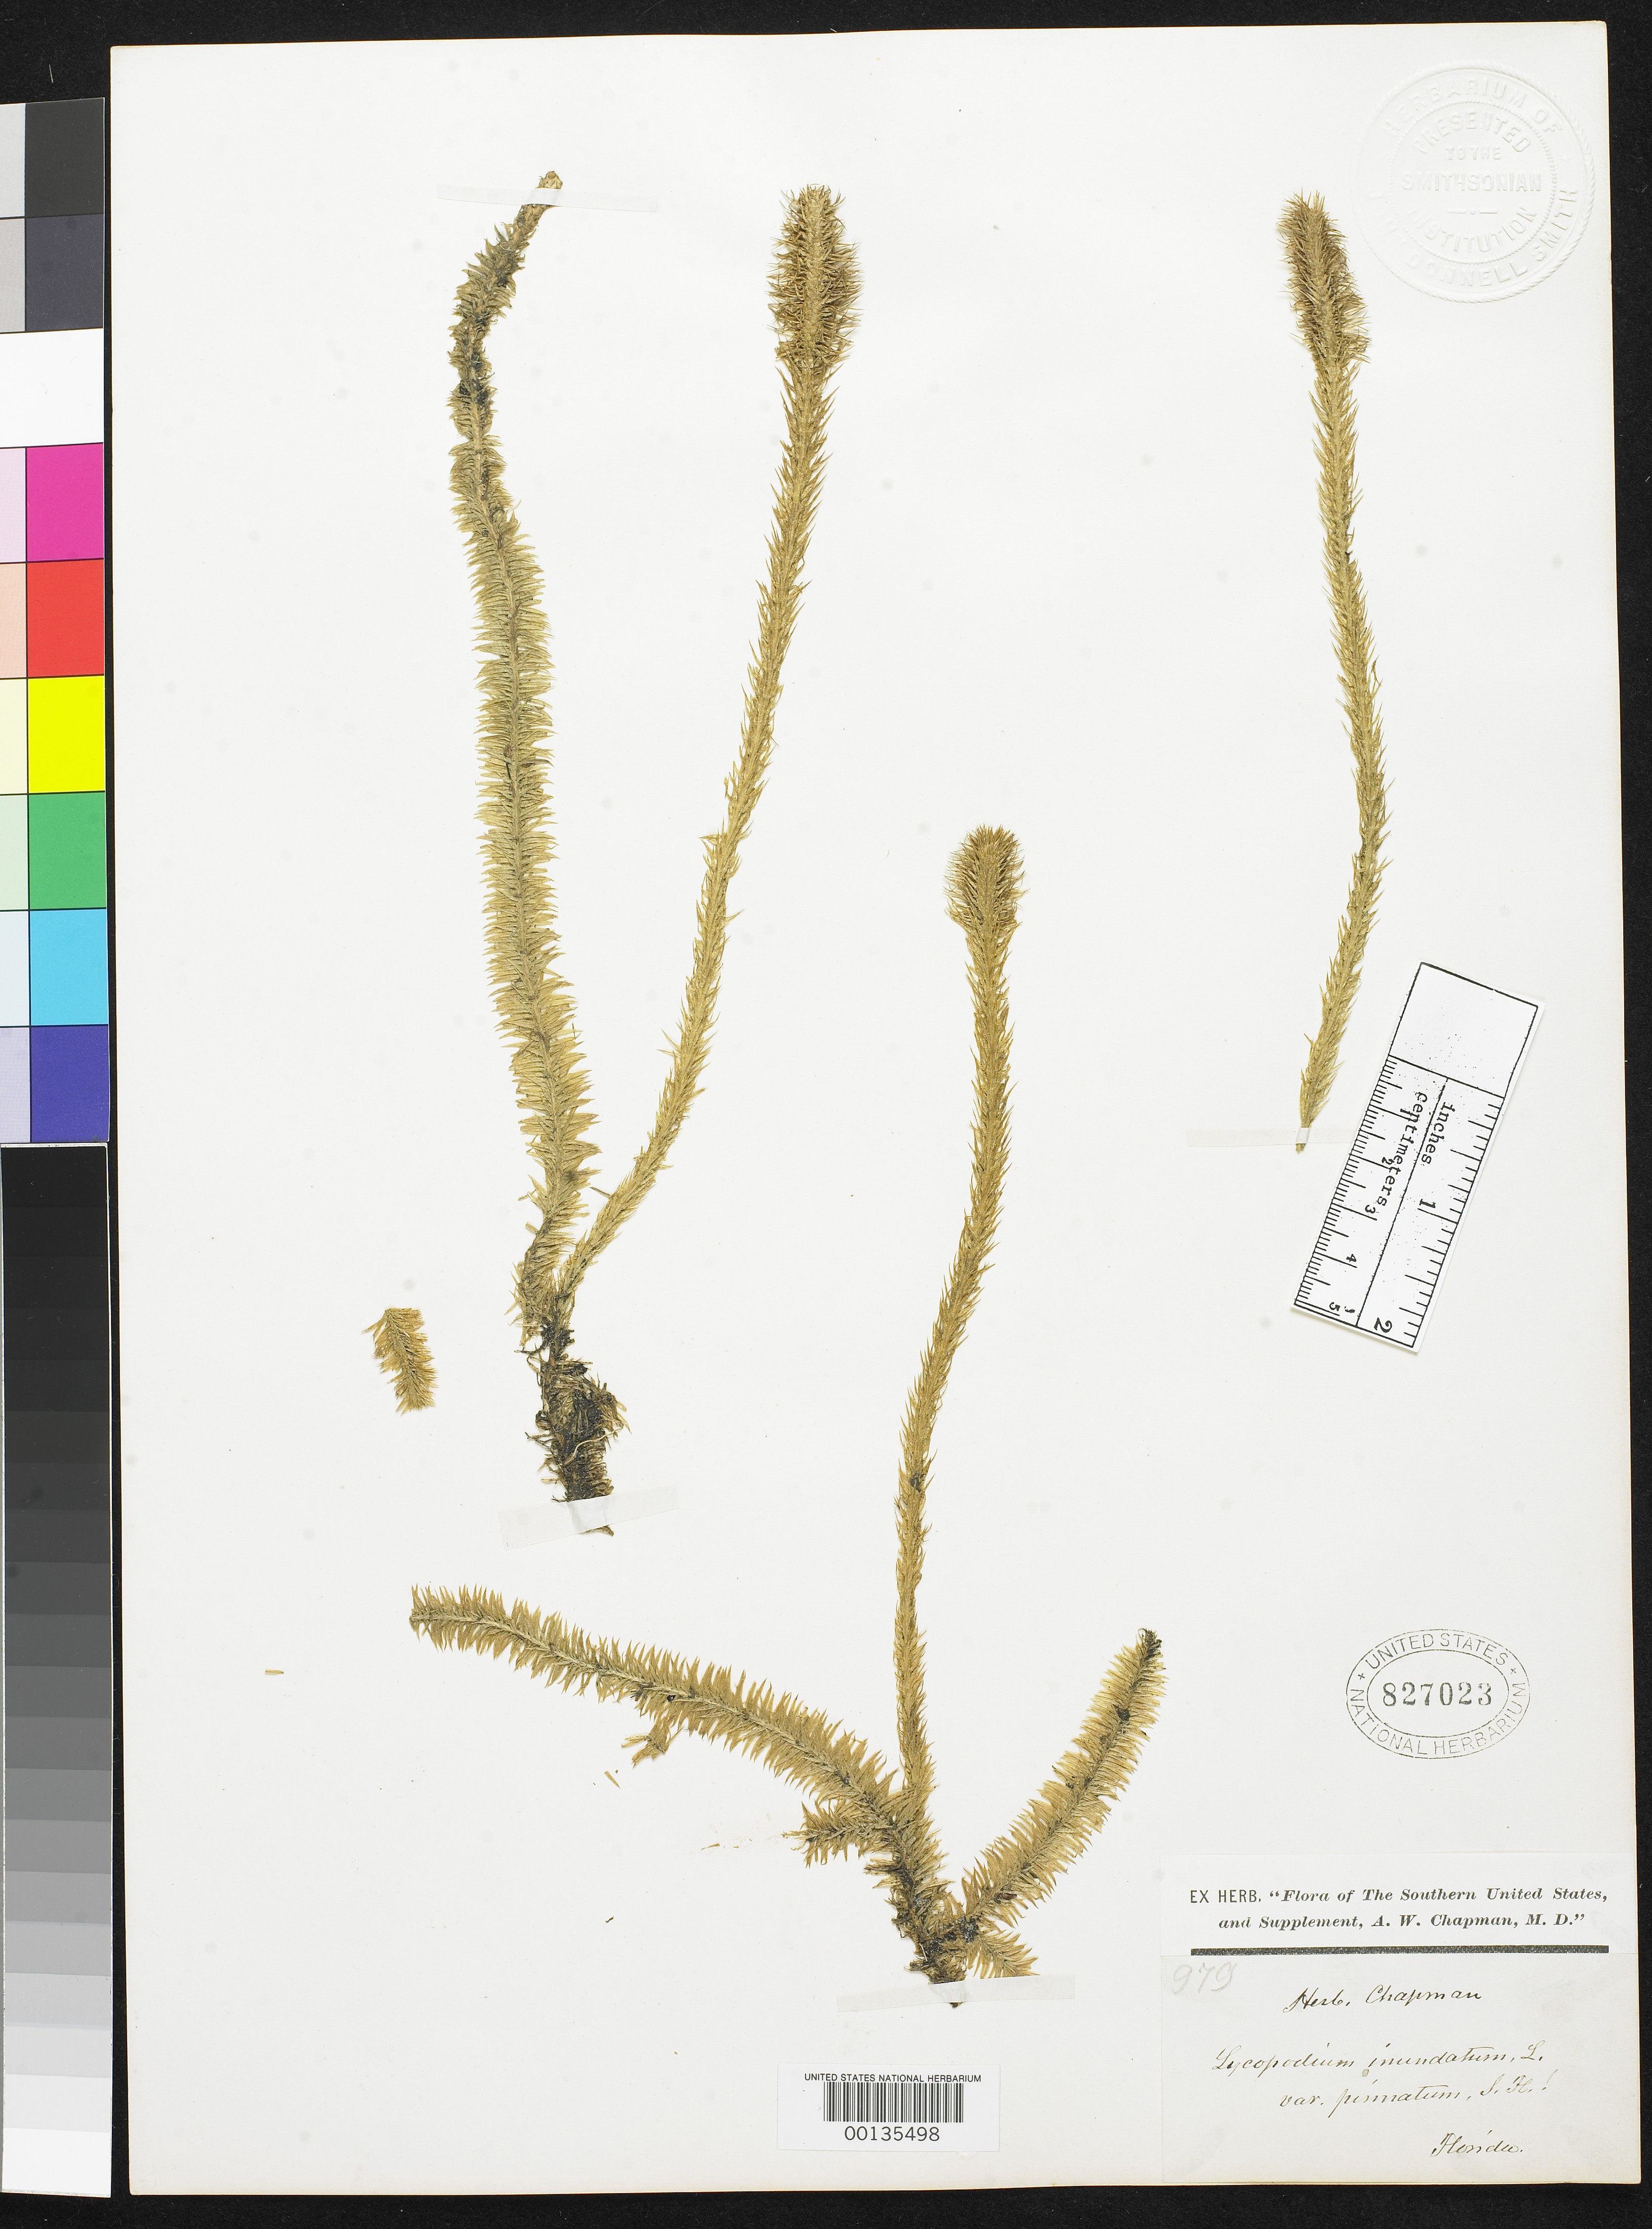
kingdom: Plantae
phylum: Tracheophyta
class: Lycopodiopsida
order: Lycopodiales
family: Lycopodiaceae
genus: Lycopodium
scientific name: Lycopodium inundatum var. pinnatum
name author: Chapm.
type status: Type Collection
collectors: A. W. Chapman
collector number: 979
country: United States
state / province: Florida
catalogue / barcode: US 827023